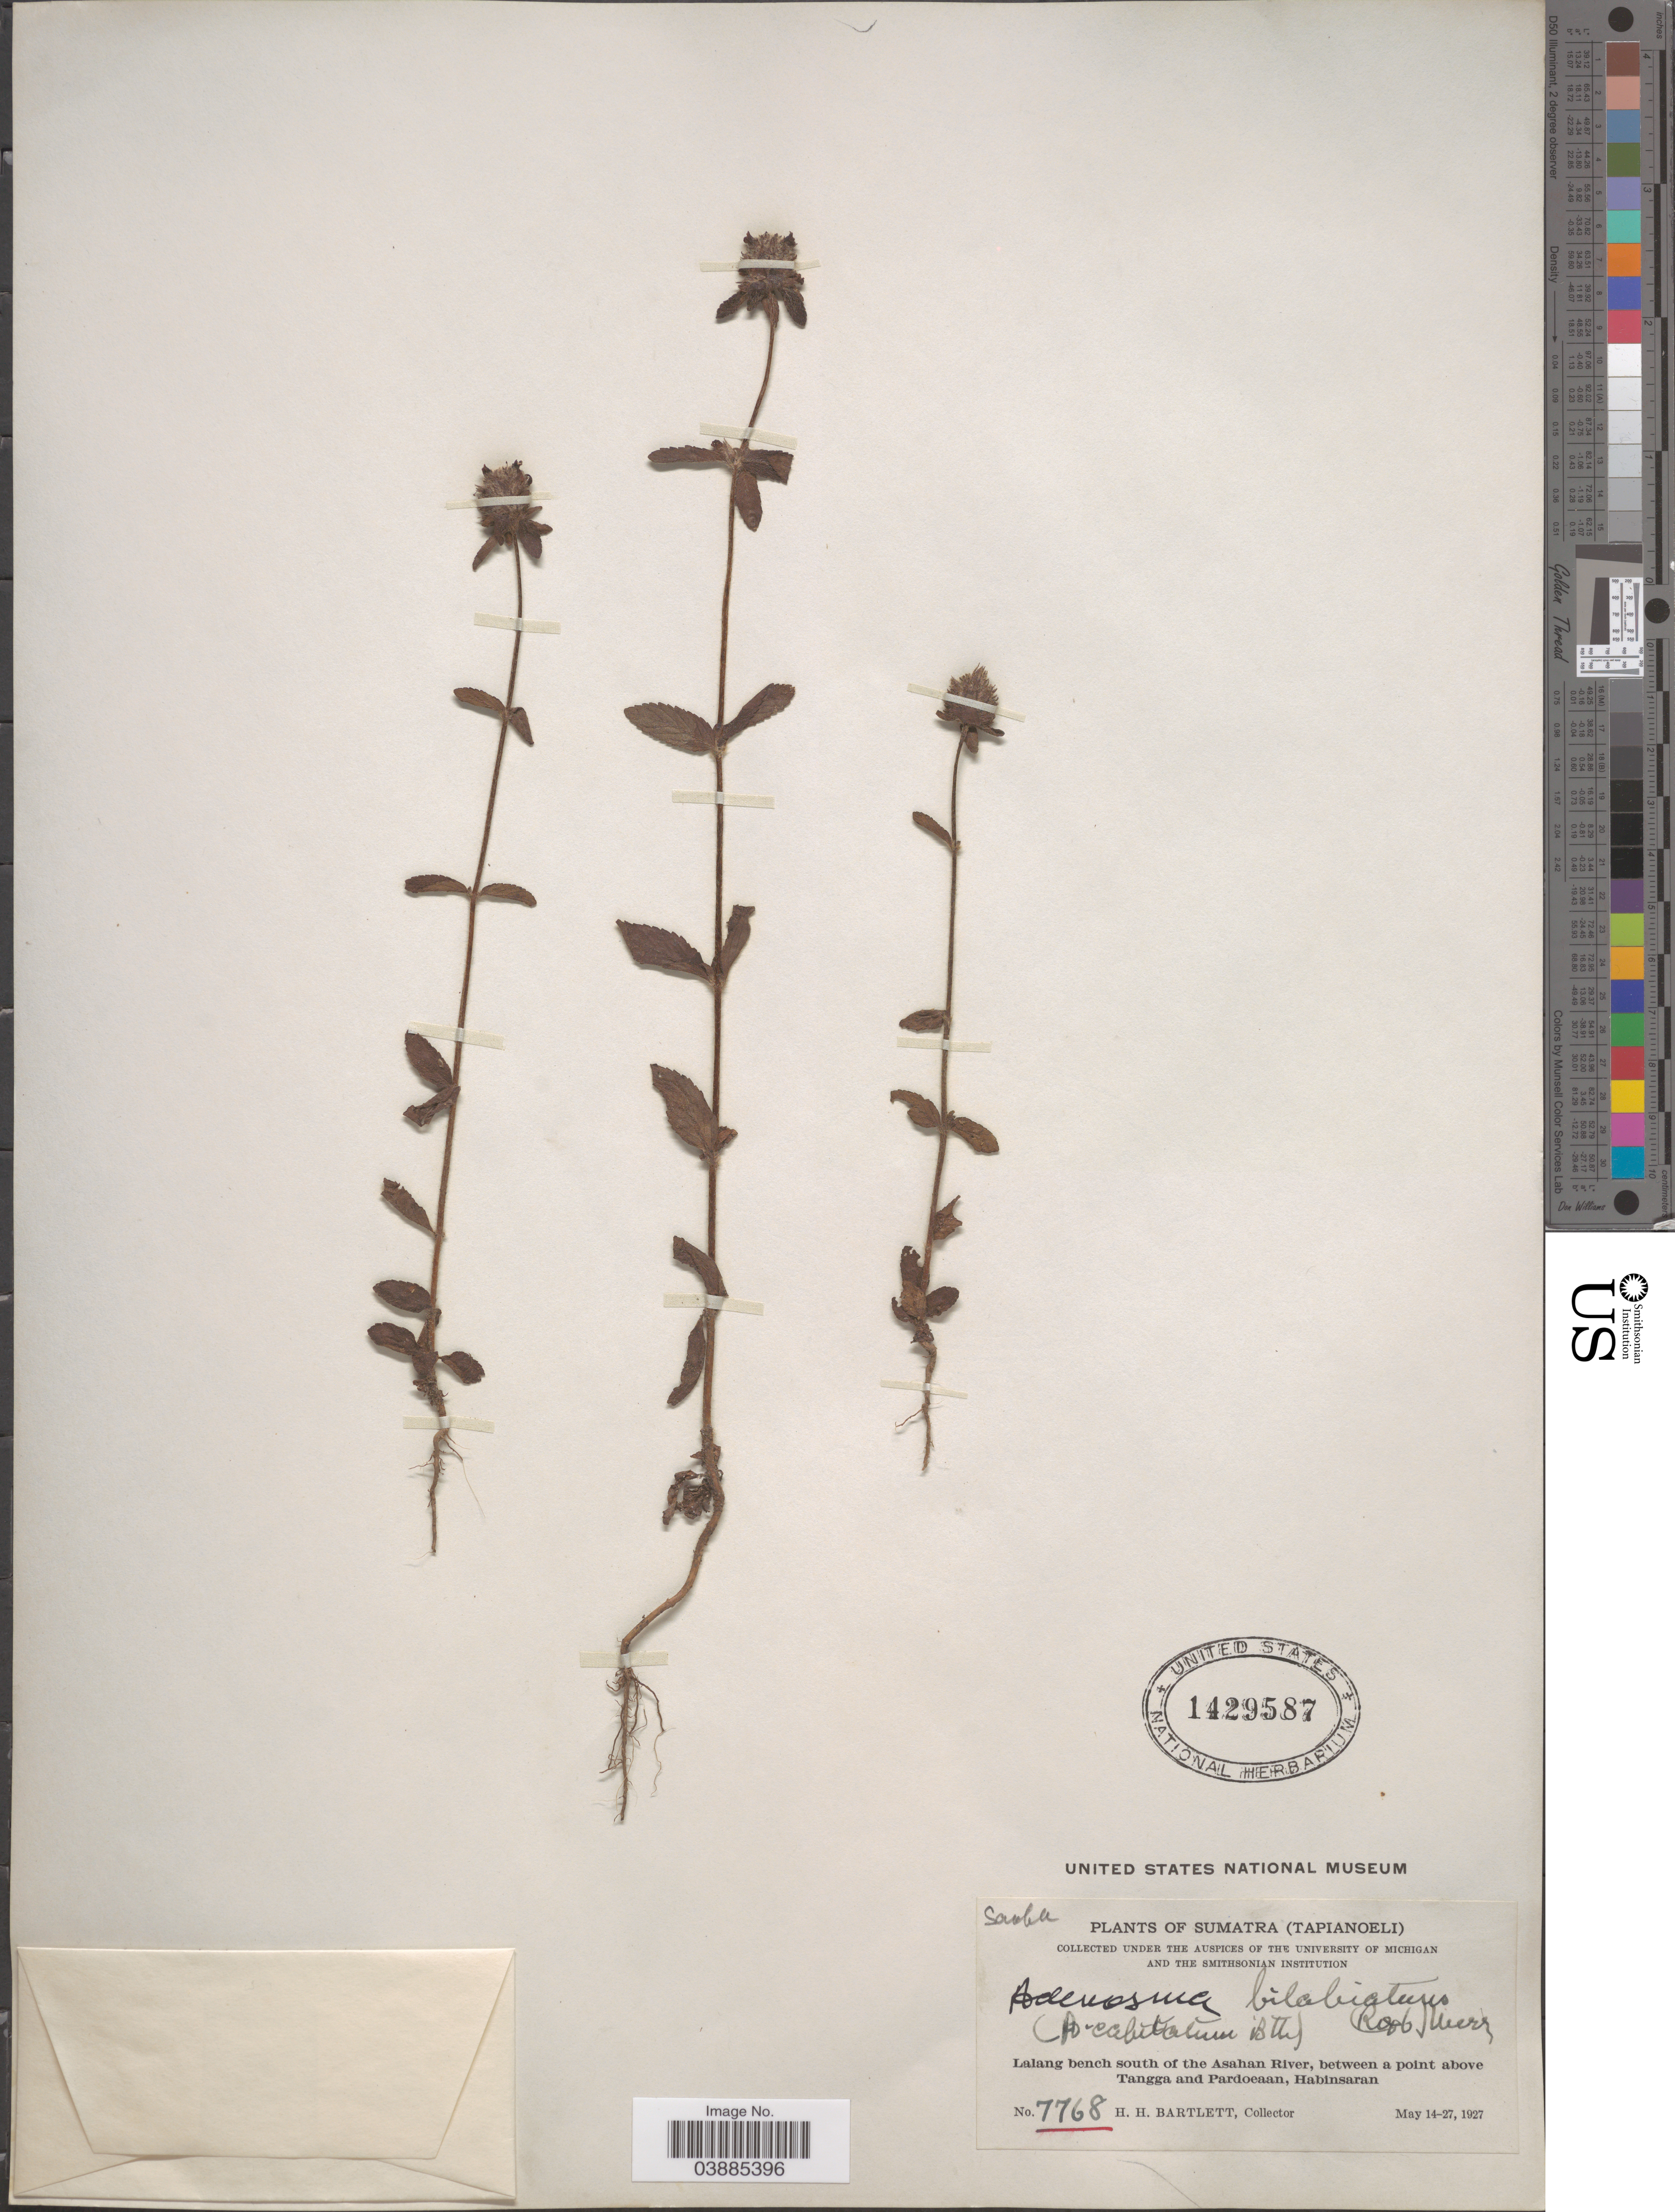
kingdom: Plantae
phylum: Tracheophyta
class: Magnoliopsida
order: Lamiales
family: Plantaginaceae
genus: Adenosma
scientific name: Adenosma bilabiata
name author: (Roxb.) Merr.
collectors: H. H. Bartlett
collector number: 7768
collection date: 1927-05-14/1927-05-27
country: Indonesia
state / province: Sumatra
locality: (Tapianoeli). Lalang bench south of the Asahan River, between a point above Tangga and Pardoeaan, Habinsaran.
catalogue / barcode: US 1429587